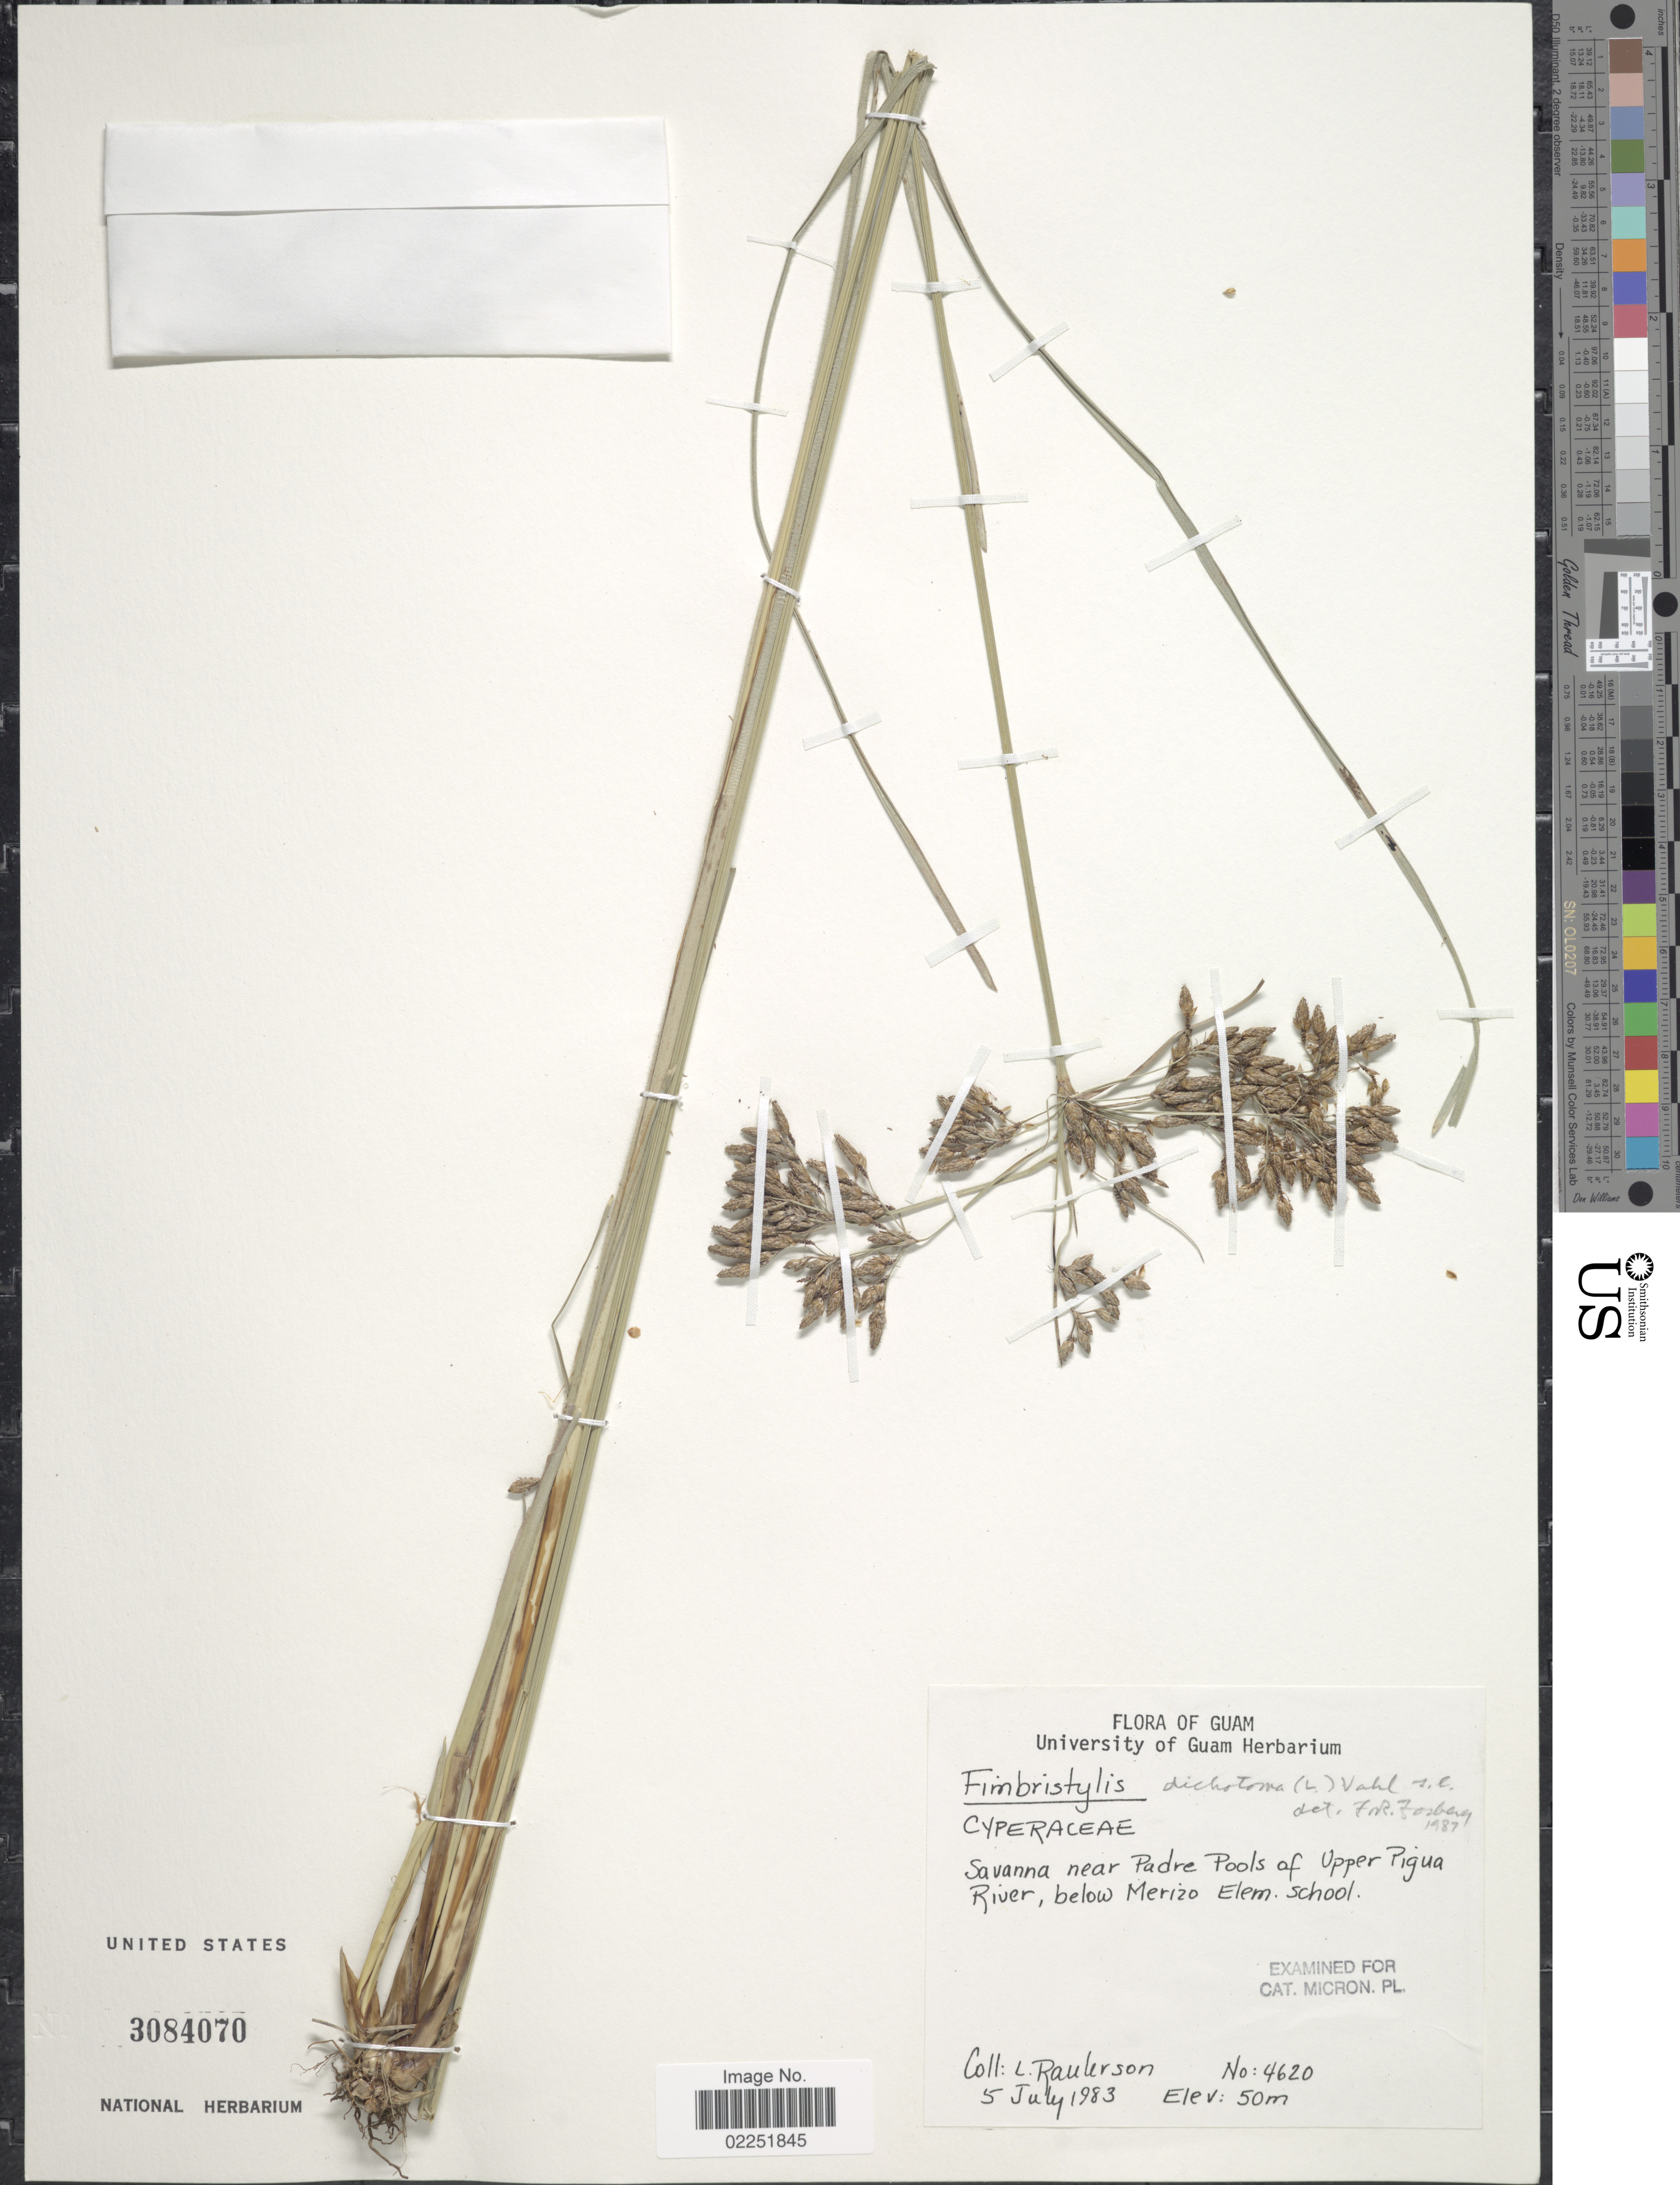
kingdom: Plantae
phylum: Tracheophyta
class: Liliopsida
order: Poales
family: Cyperaceae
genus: Fimbristylis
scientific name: Fimbristylis dichotoma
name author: (L.) Vahl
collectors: L. Raulerson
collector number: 4620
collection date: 1983-07-05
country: Guam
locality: Savanna near Padre Pools of Upper Pigua River, below Merizo Elem. School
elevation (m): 50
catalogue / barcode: US 3084070